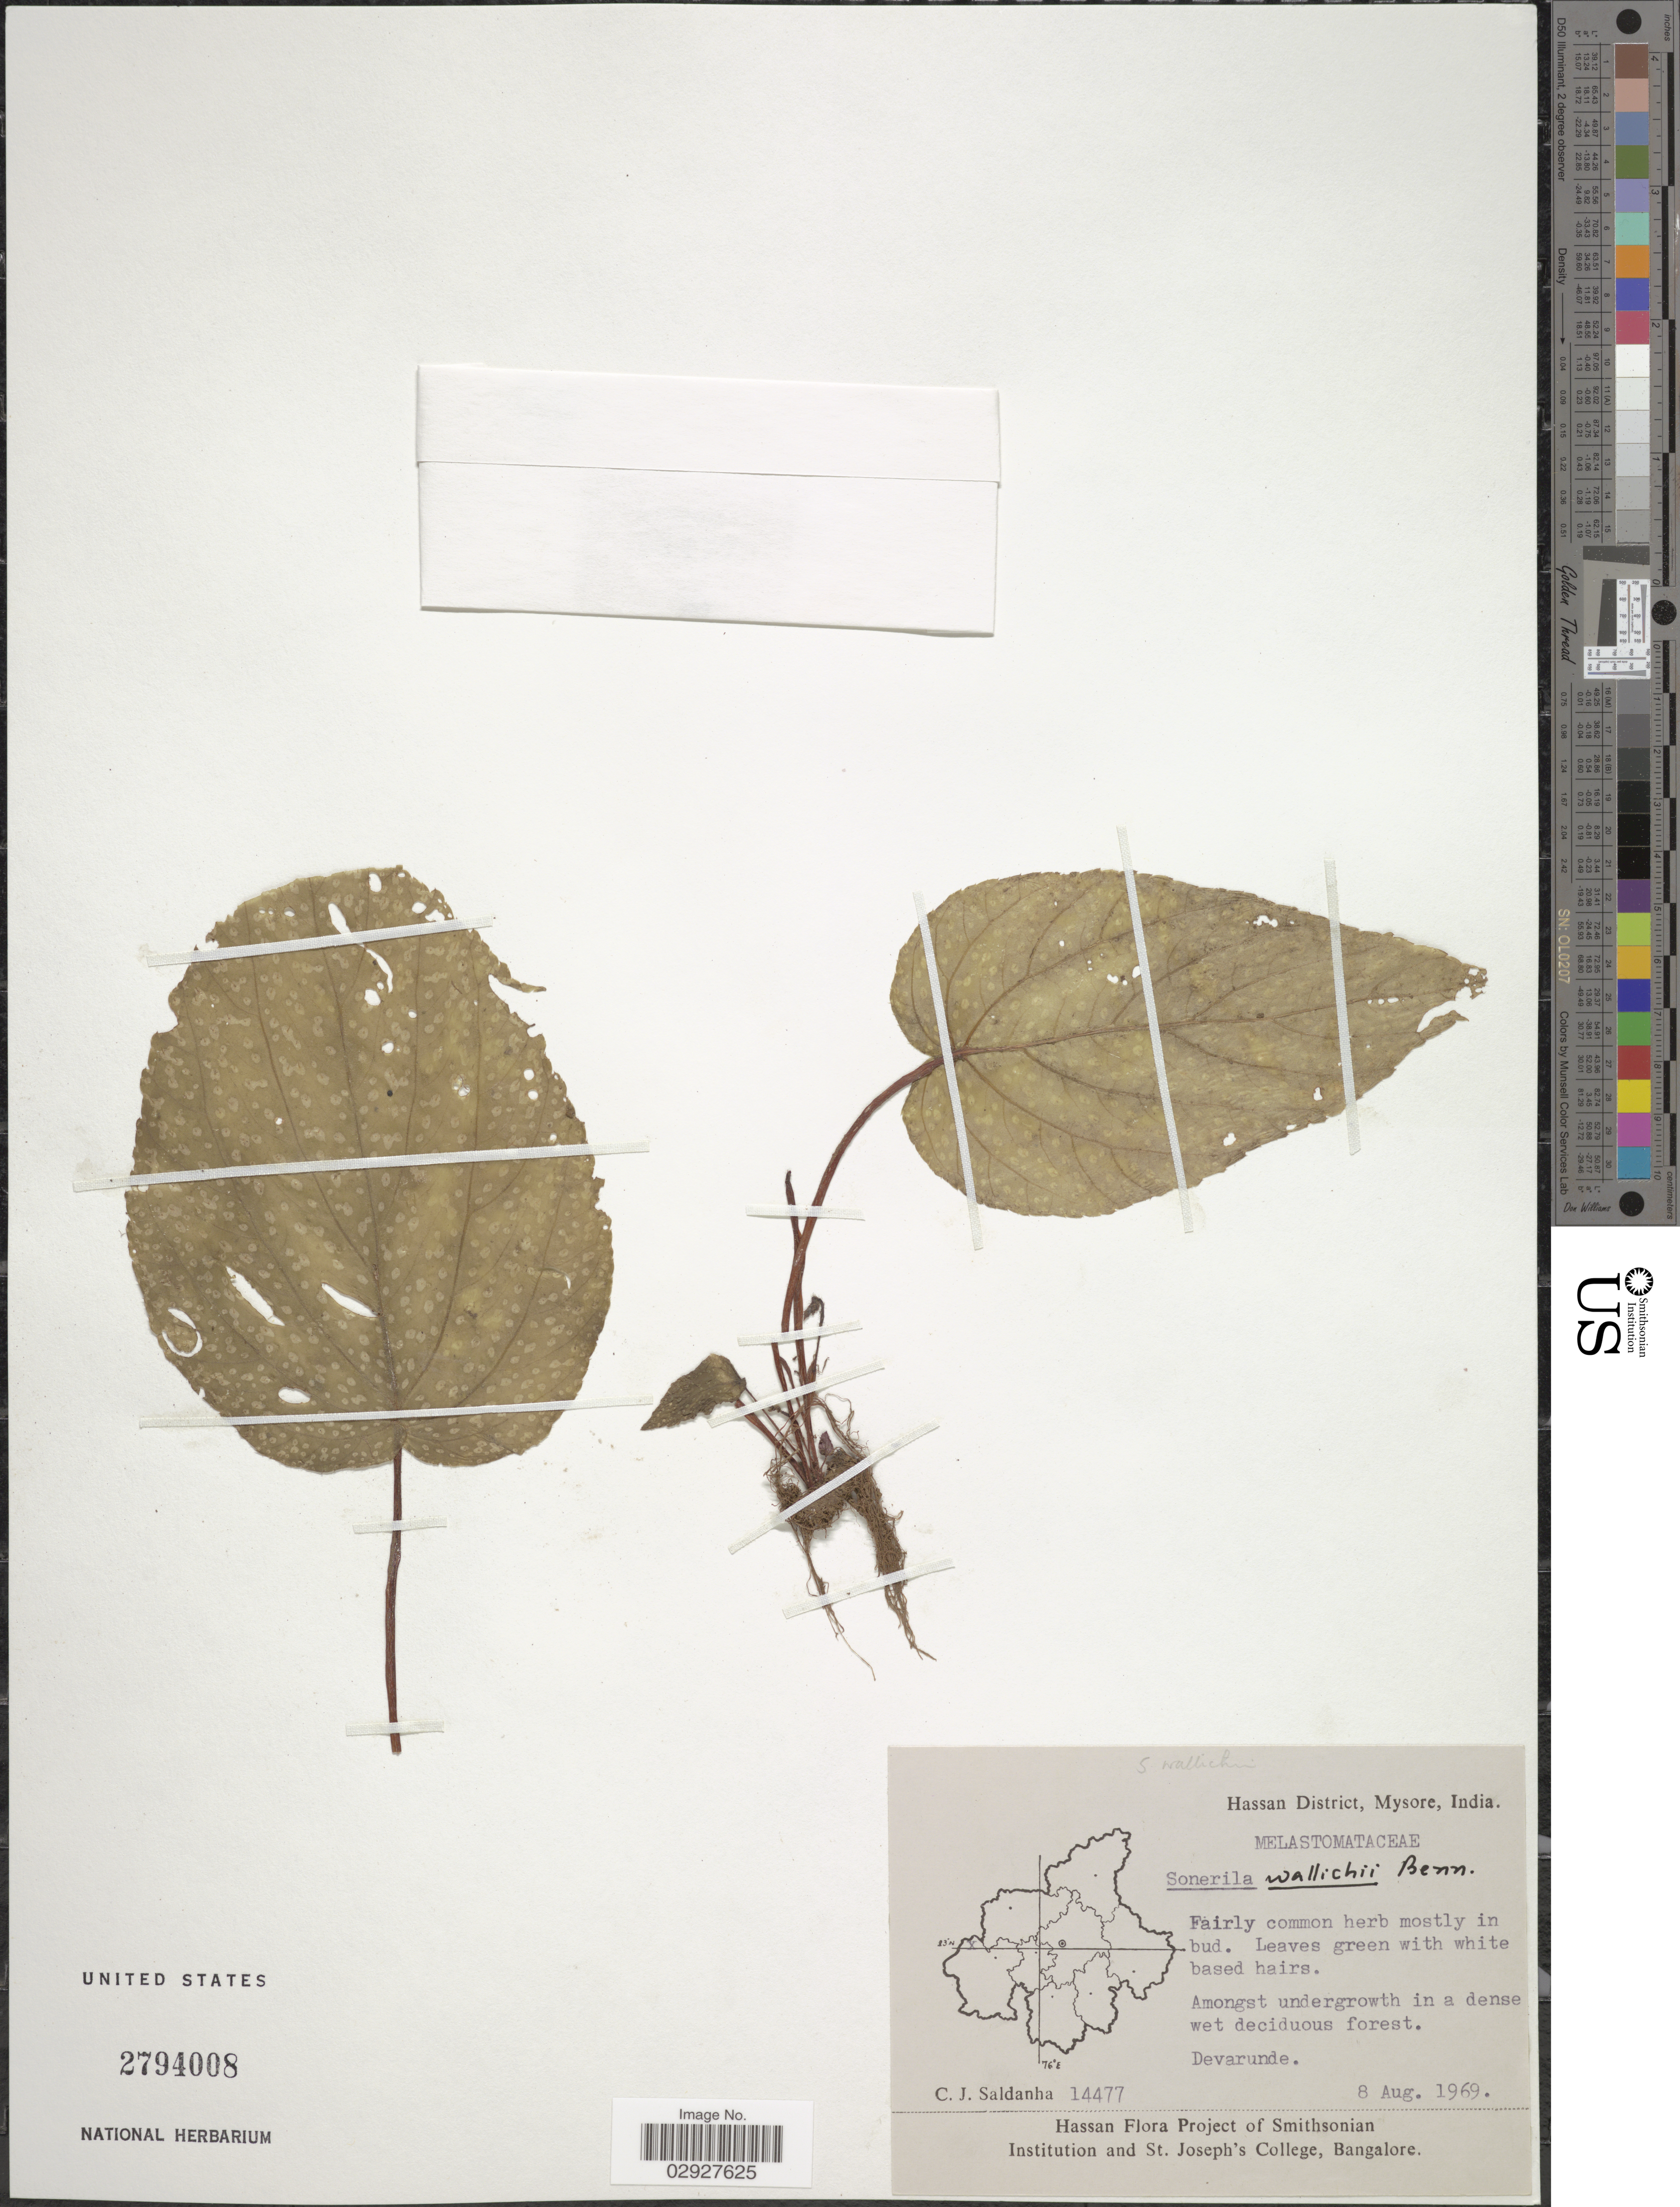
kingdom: Plantae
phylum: Tracheophyta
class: Magnoliopsida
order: Myrtales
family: Melastomataceae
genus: Sonerila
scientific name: Sonerila wallichii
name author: Benn.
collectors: C. J. Saldanha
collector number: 14477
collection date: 1969-08-08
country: India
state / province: Karnataka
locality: Hassan District, Mysore. Devarunde.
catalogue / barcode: US 2794008